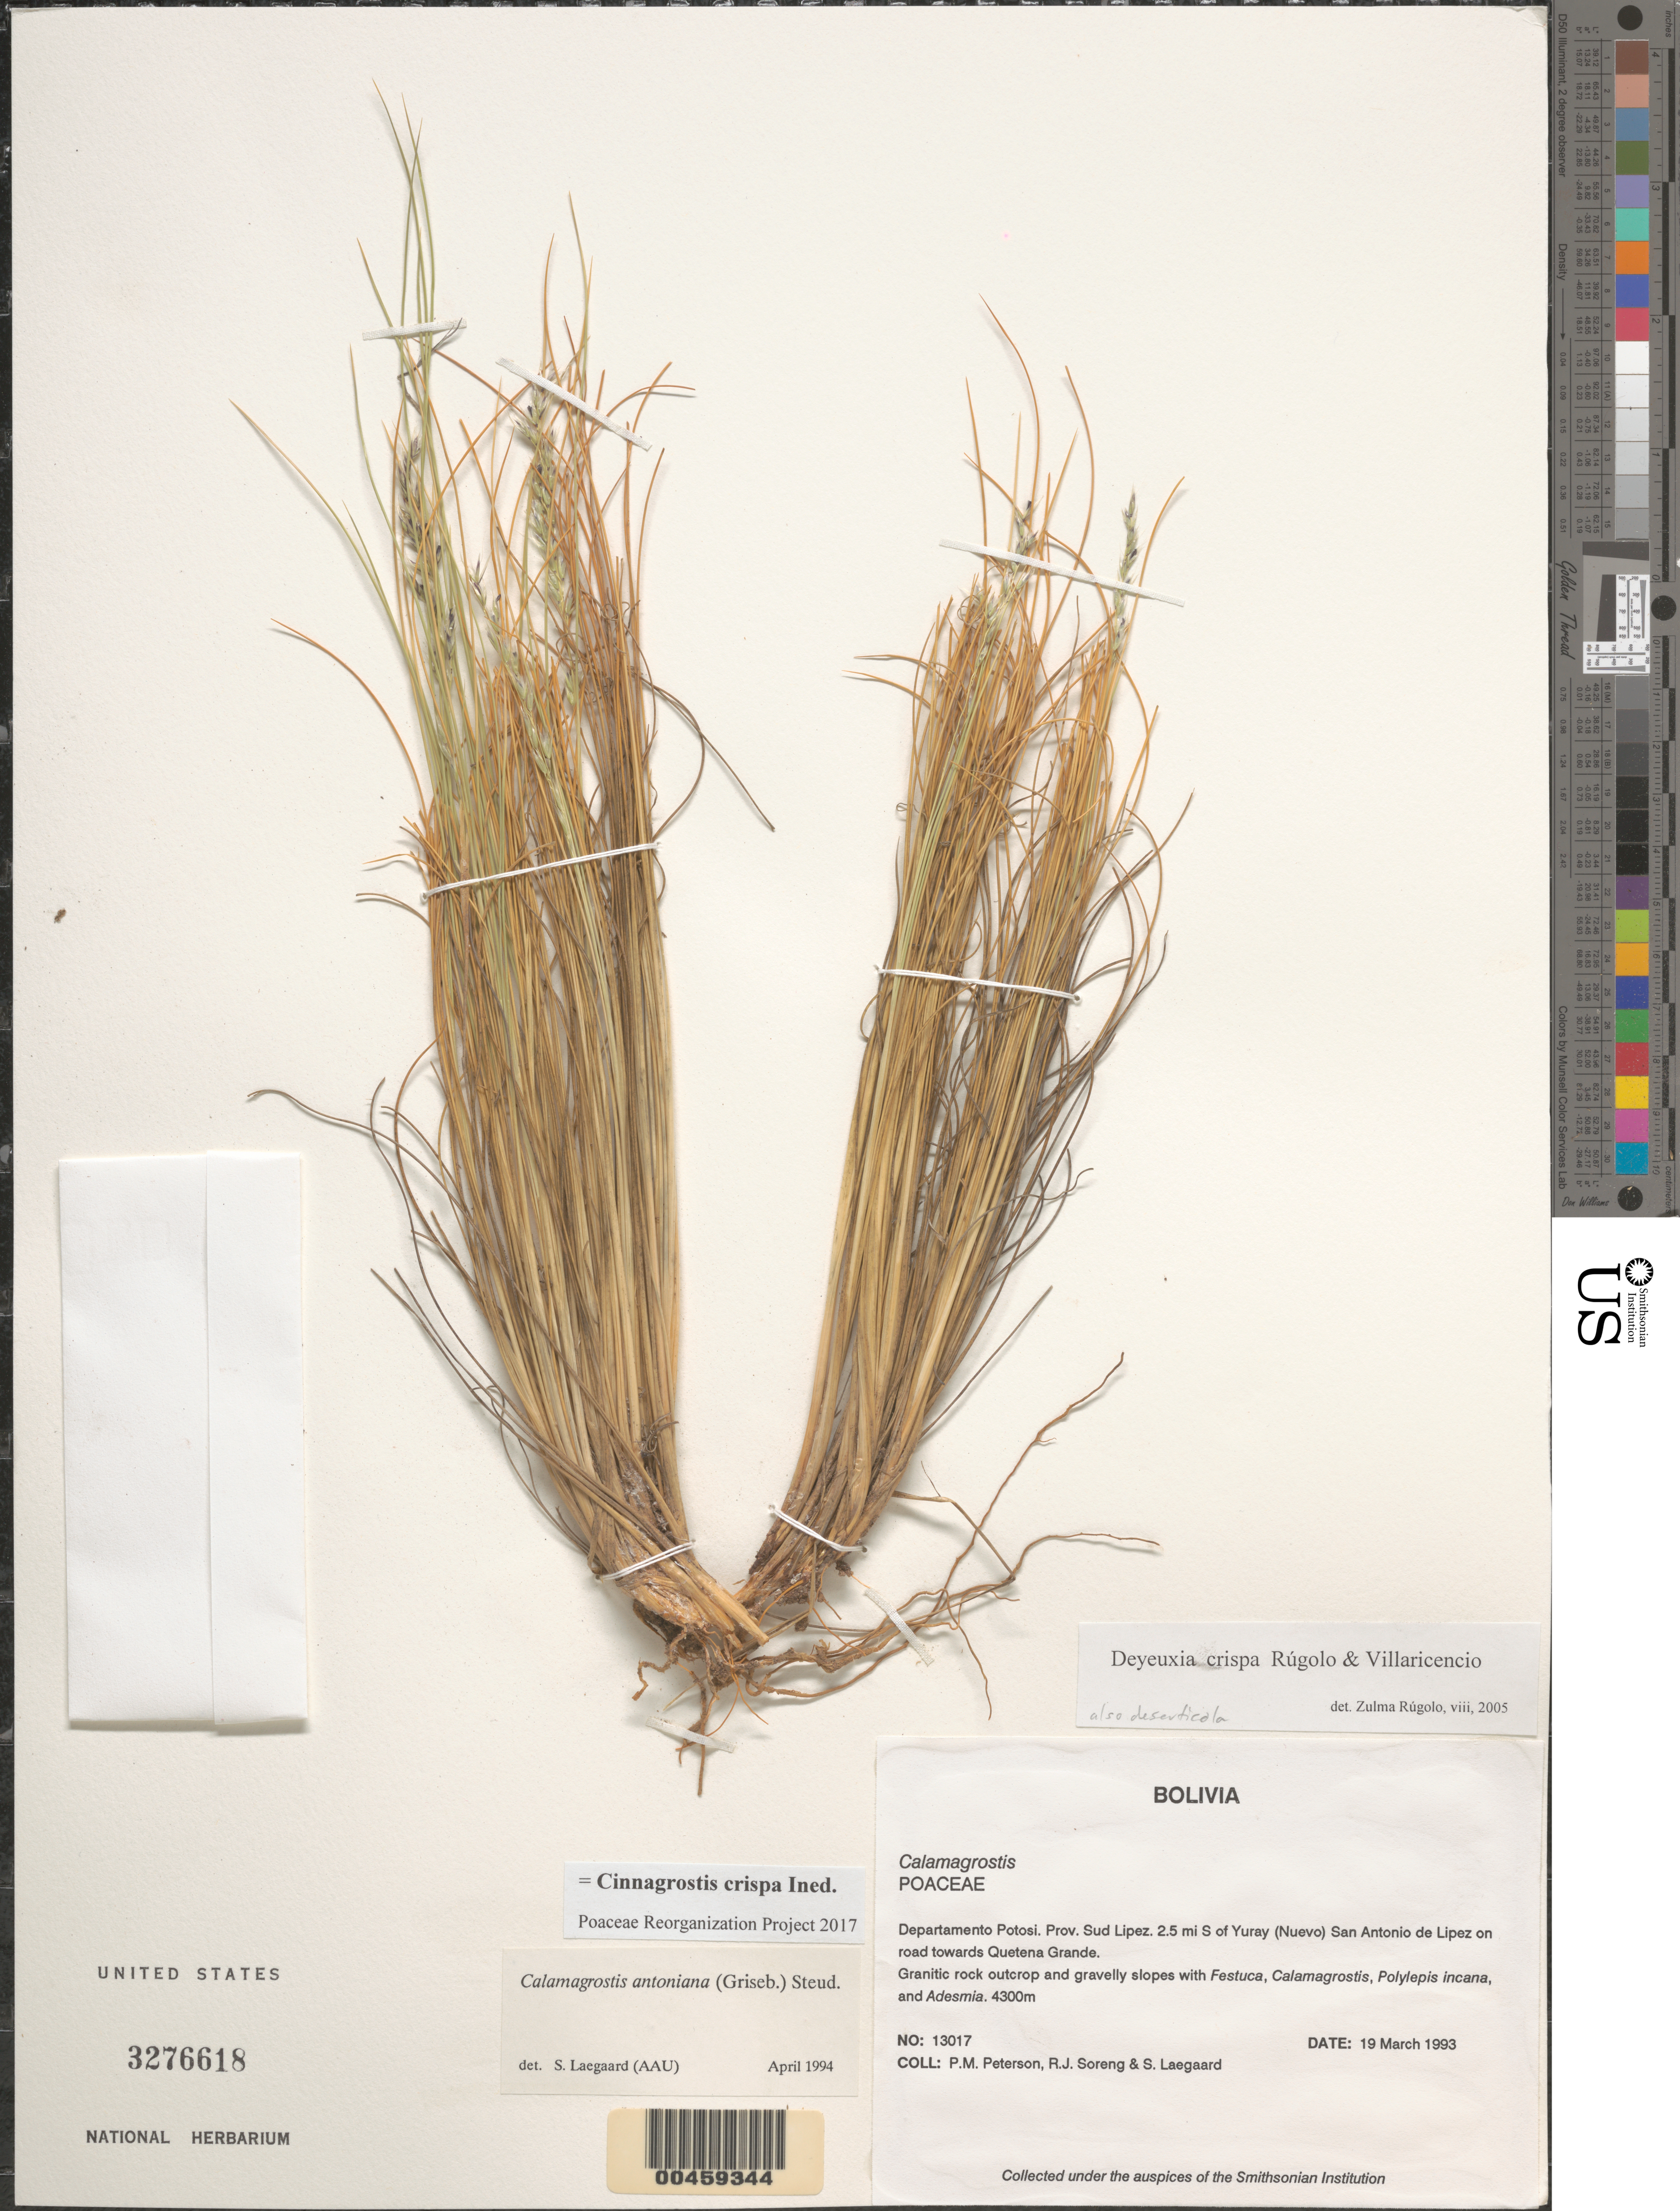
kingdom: Plantae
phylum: Tracheophyta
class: Liliopsida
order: Poales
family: Poaceae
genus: Cinnagrostis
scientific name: Cinnagrostis crispa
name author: (Rúgolo & Villav.) P.M. Peterson et al.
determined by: Poaceae Reorganization Project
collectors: P. M. Peterson, R. J. Soreng & S. Lægaard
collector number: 13017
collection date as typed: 19 Mar 1993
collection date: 1993-03-19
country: Bolivia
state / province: Potosí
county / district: Sud Lípez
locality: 2.5 mi S of Yuray (Nuevo) San Antonia de Lipez on road towards Quentena Grande.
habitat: Granitic rock outcrop and gravelly slopes with Festuca, Calamagrostis, Polylepis incana, and Adesmia.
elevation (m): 4300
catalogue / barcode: US 3276618